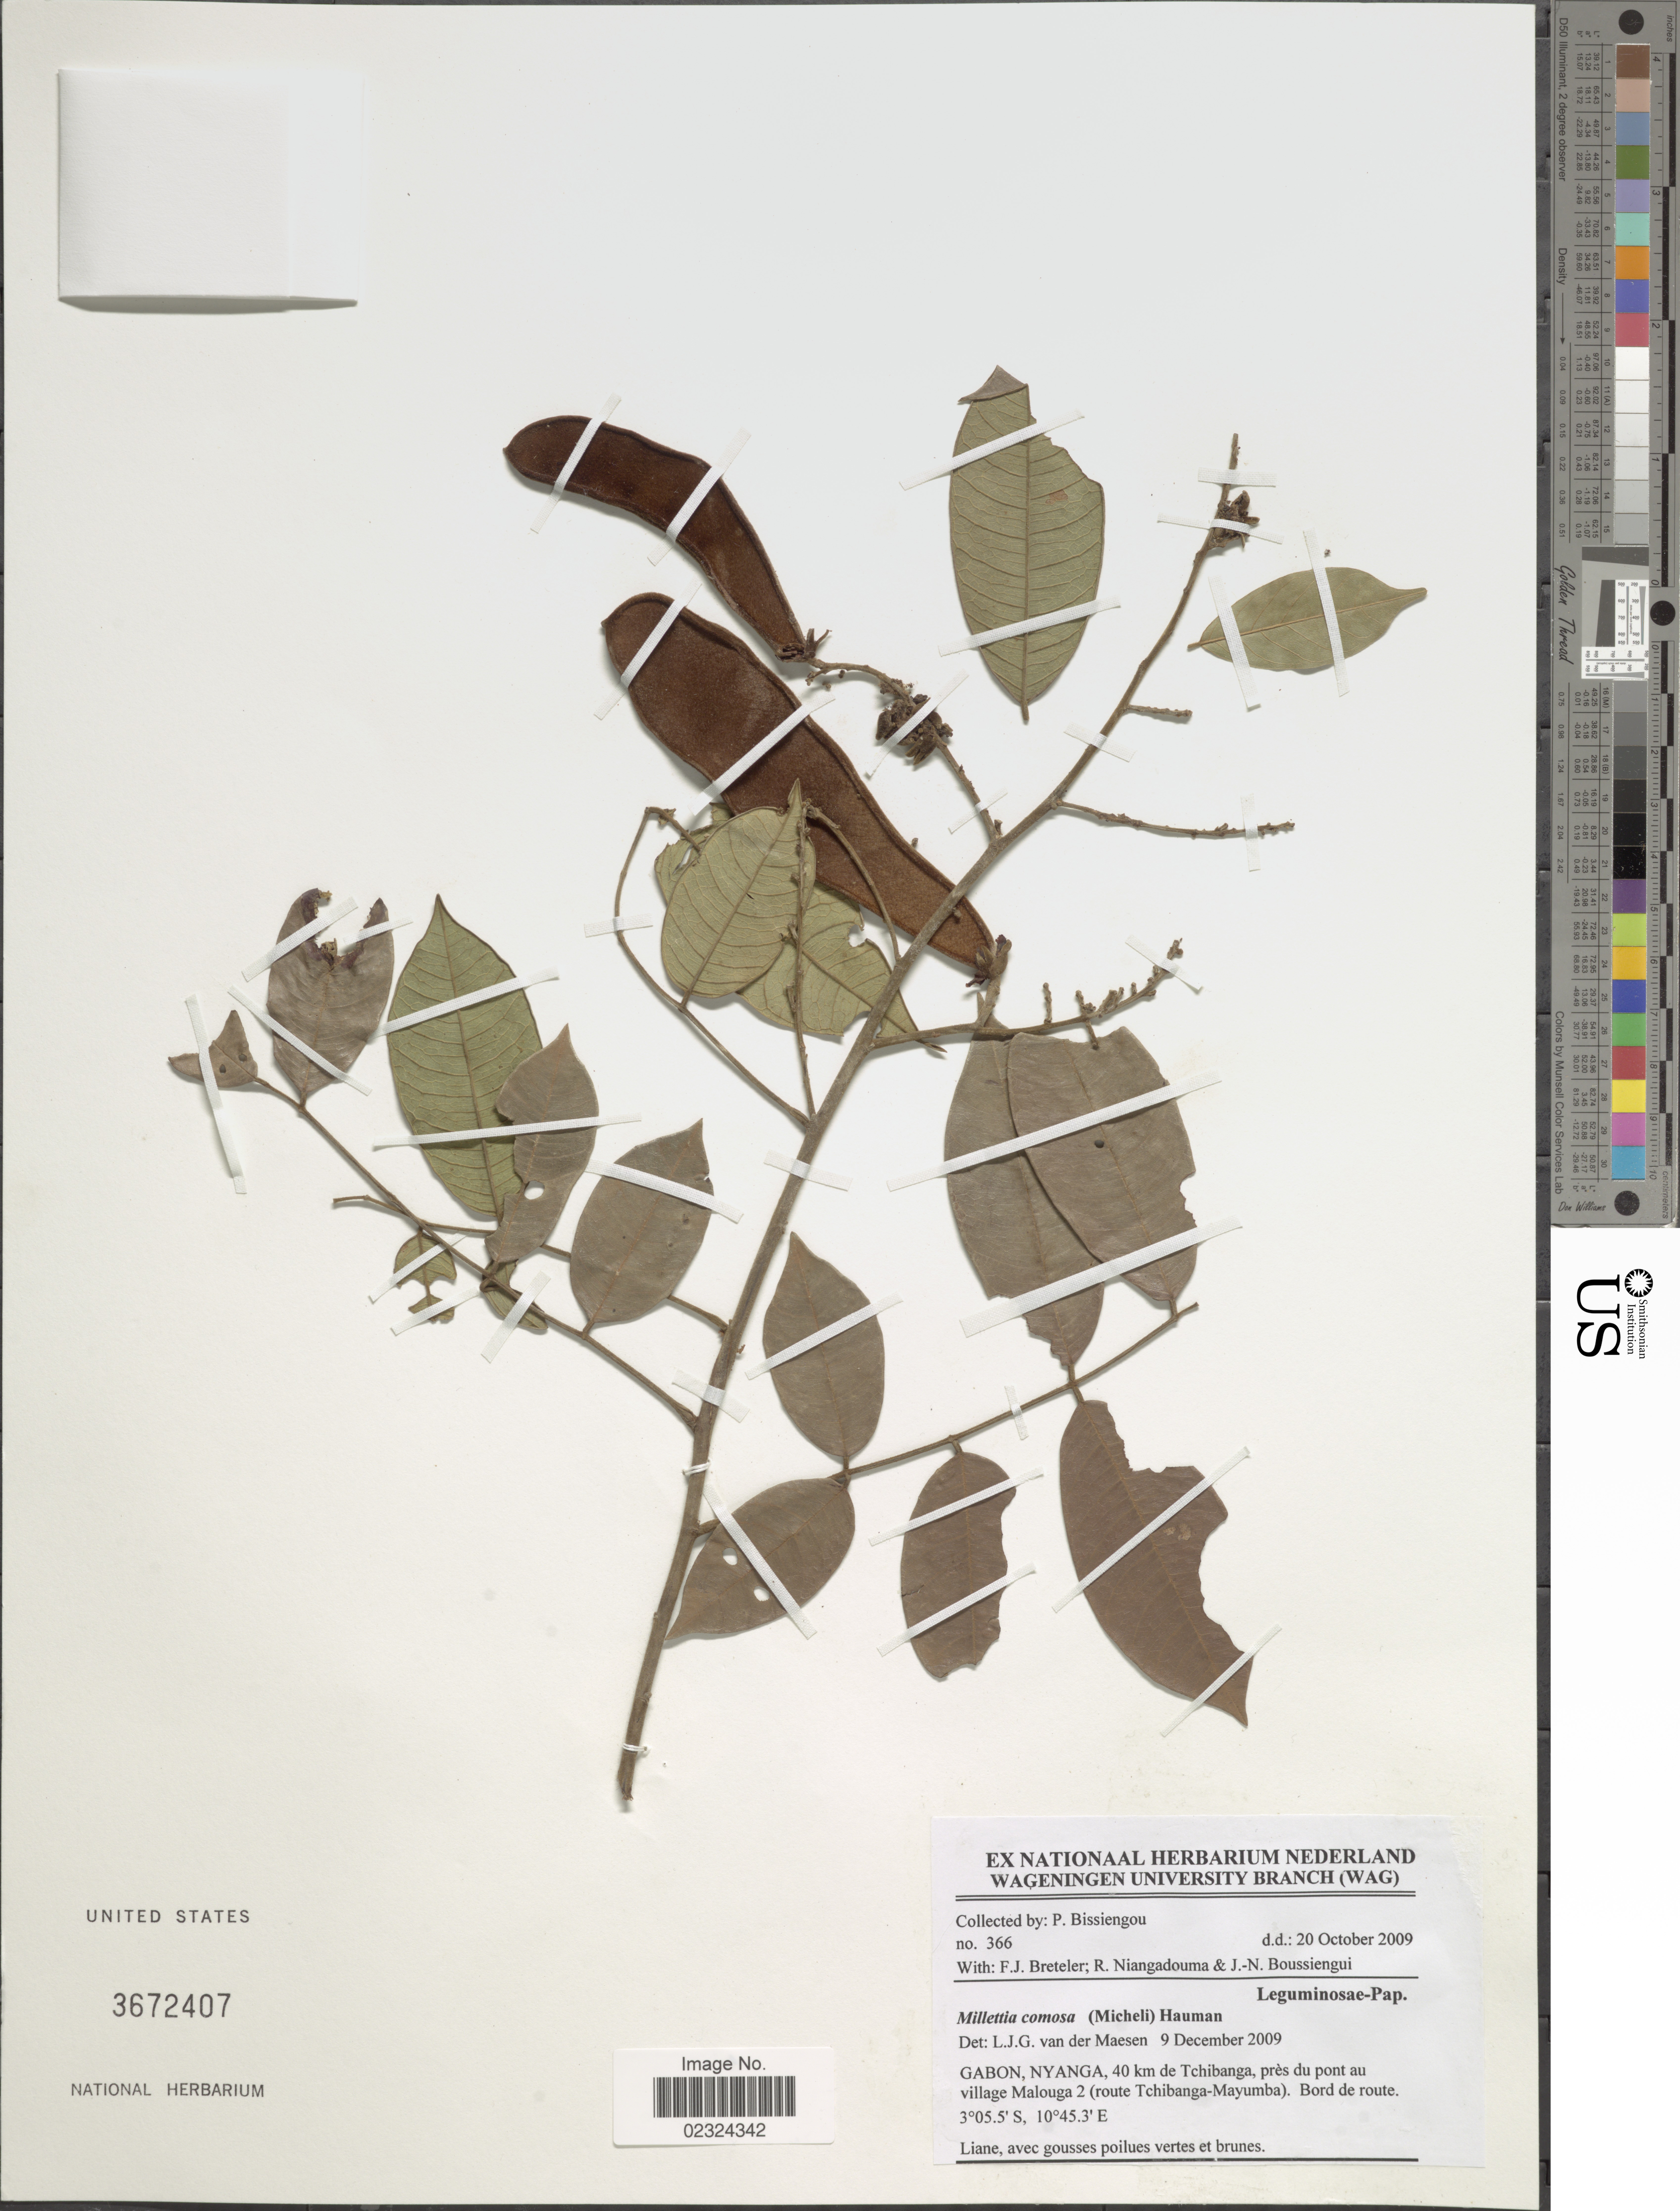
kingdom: Plantae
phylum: Tracheophyta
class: Magnoliopsida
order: Fabales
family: Fabaceae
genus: Millettia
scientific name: Millettia comosa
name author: (Micheli) Hauman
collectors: P. Bissiengou, F. J. Breteler, R. Niangadouma & J. Boussiengui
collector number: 366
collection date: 2009-10-20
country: Gabon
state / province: Nyanga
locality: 40 km de Tchibanga, pres du pont au village Malouga 2 (route Tchibanga-Mayumba). Bord de route.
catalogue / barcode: US 3672407